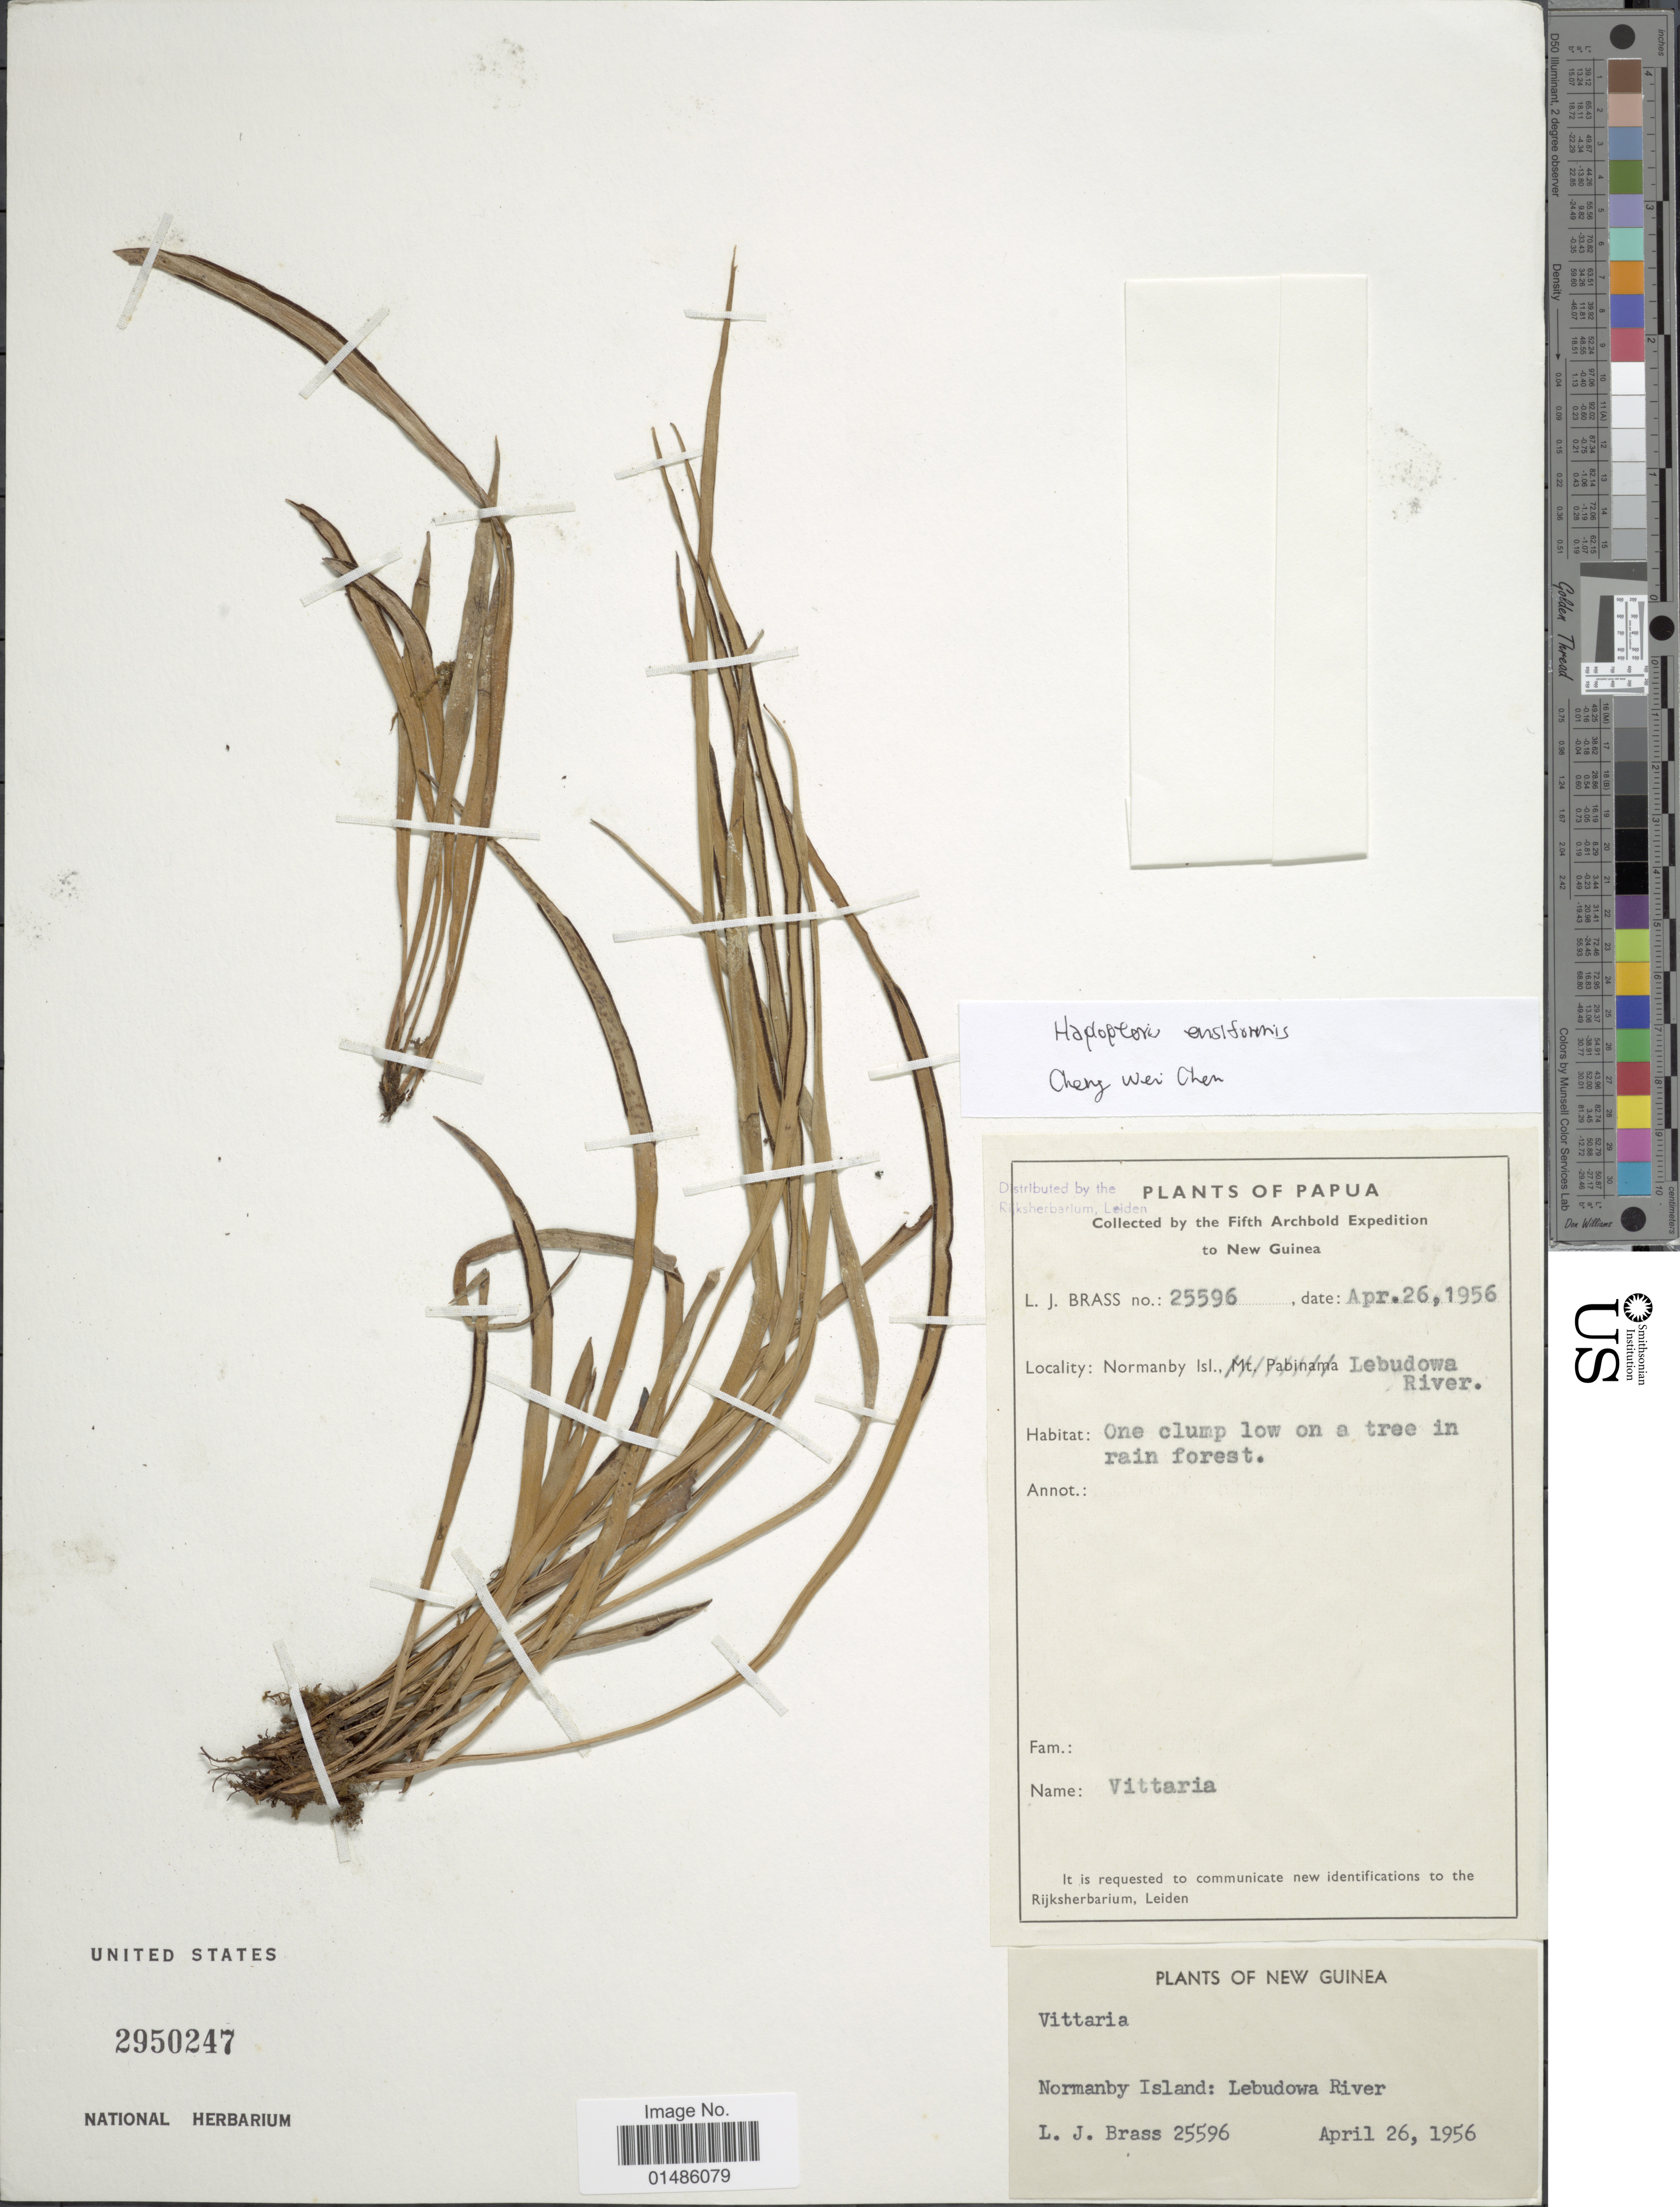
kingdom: Plantae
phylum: Tracheophyta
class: Polypodiopsida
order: Polypodiales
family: Pteridaceae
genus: Haplopteris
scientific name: Haplopteris ensiformis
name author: (Sw.) E.H. Crane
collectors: L. J. Brass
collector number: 25596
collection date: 1956-04-26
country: Papua New Guinea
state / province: Milne Bay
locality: Normanby Isl., Lebudowa River.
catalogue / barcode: US 2950247